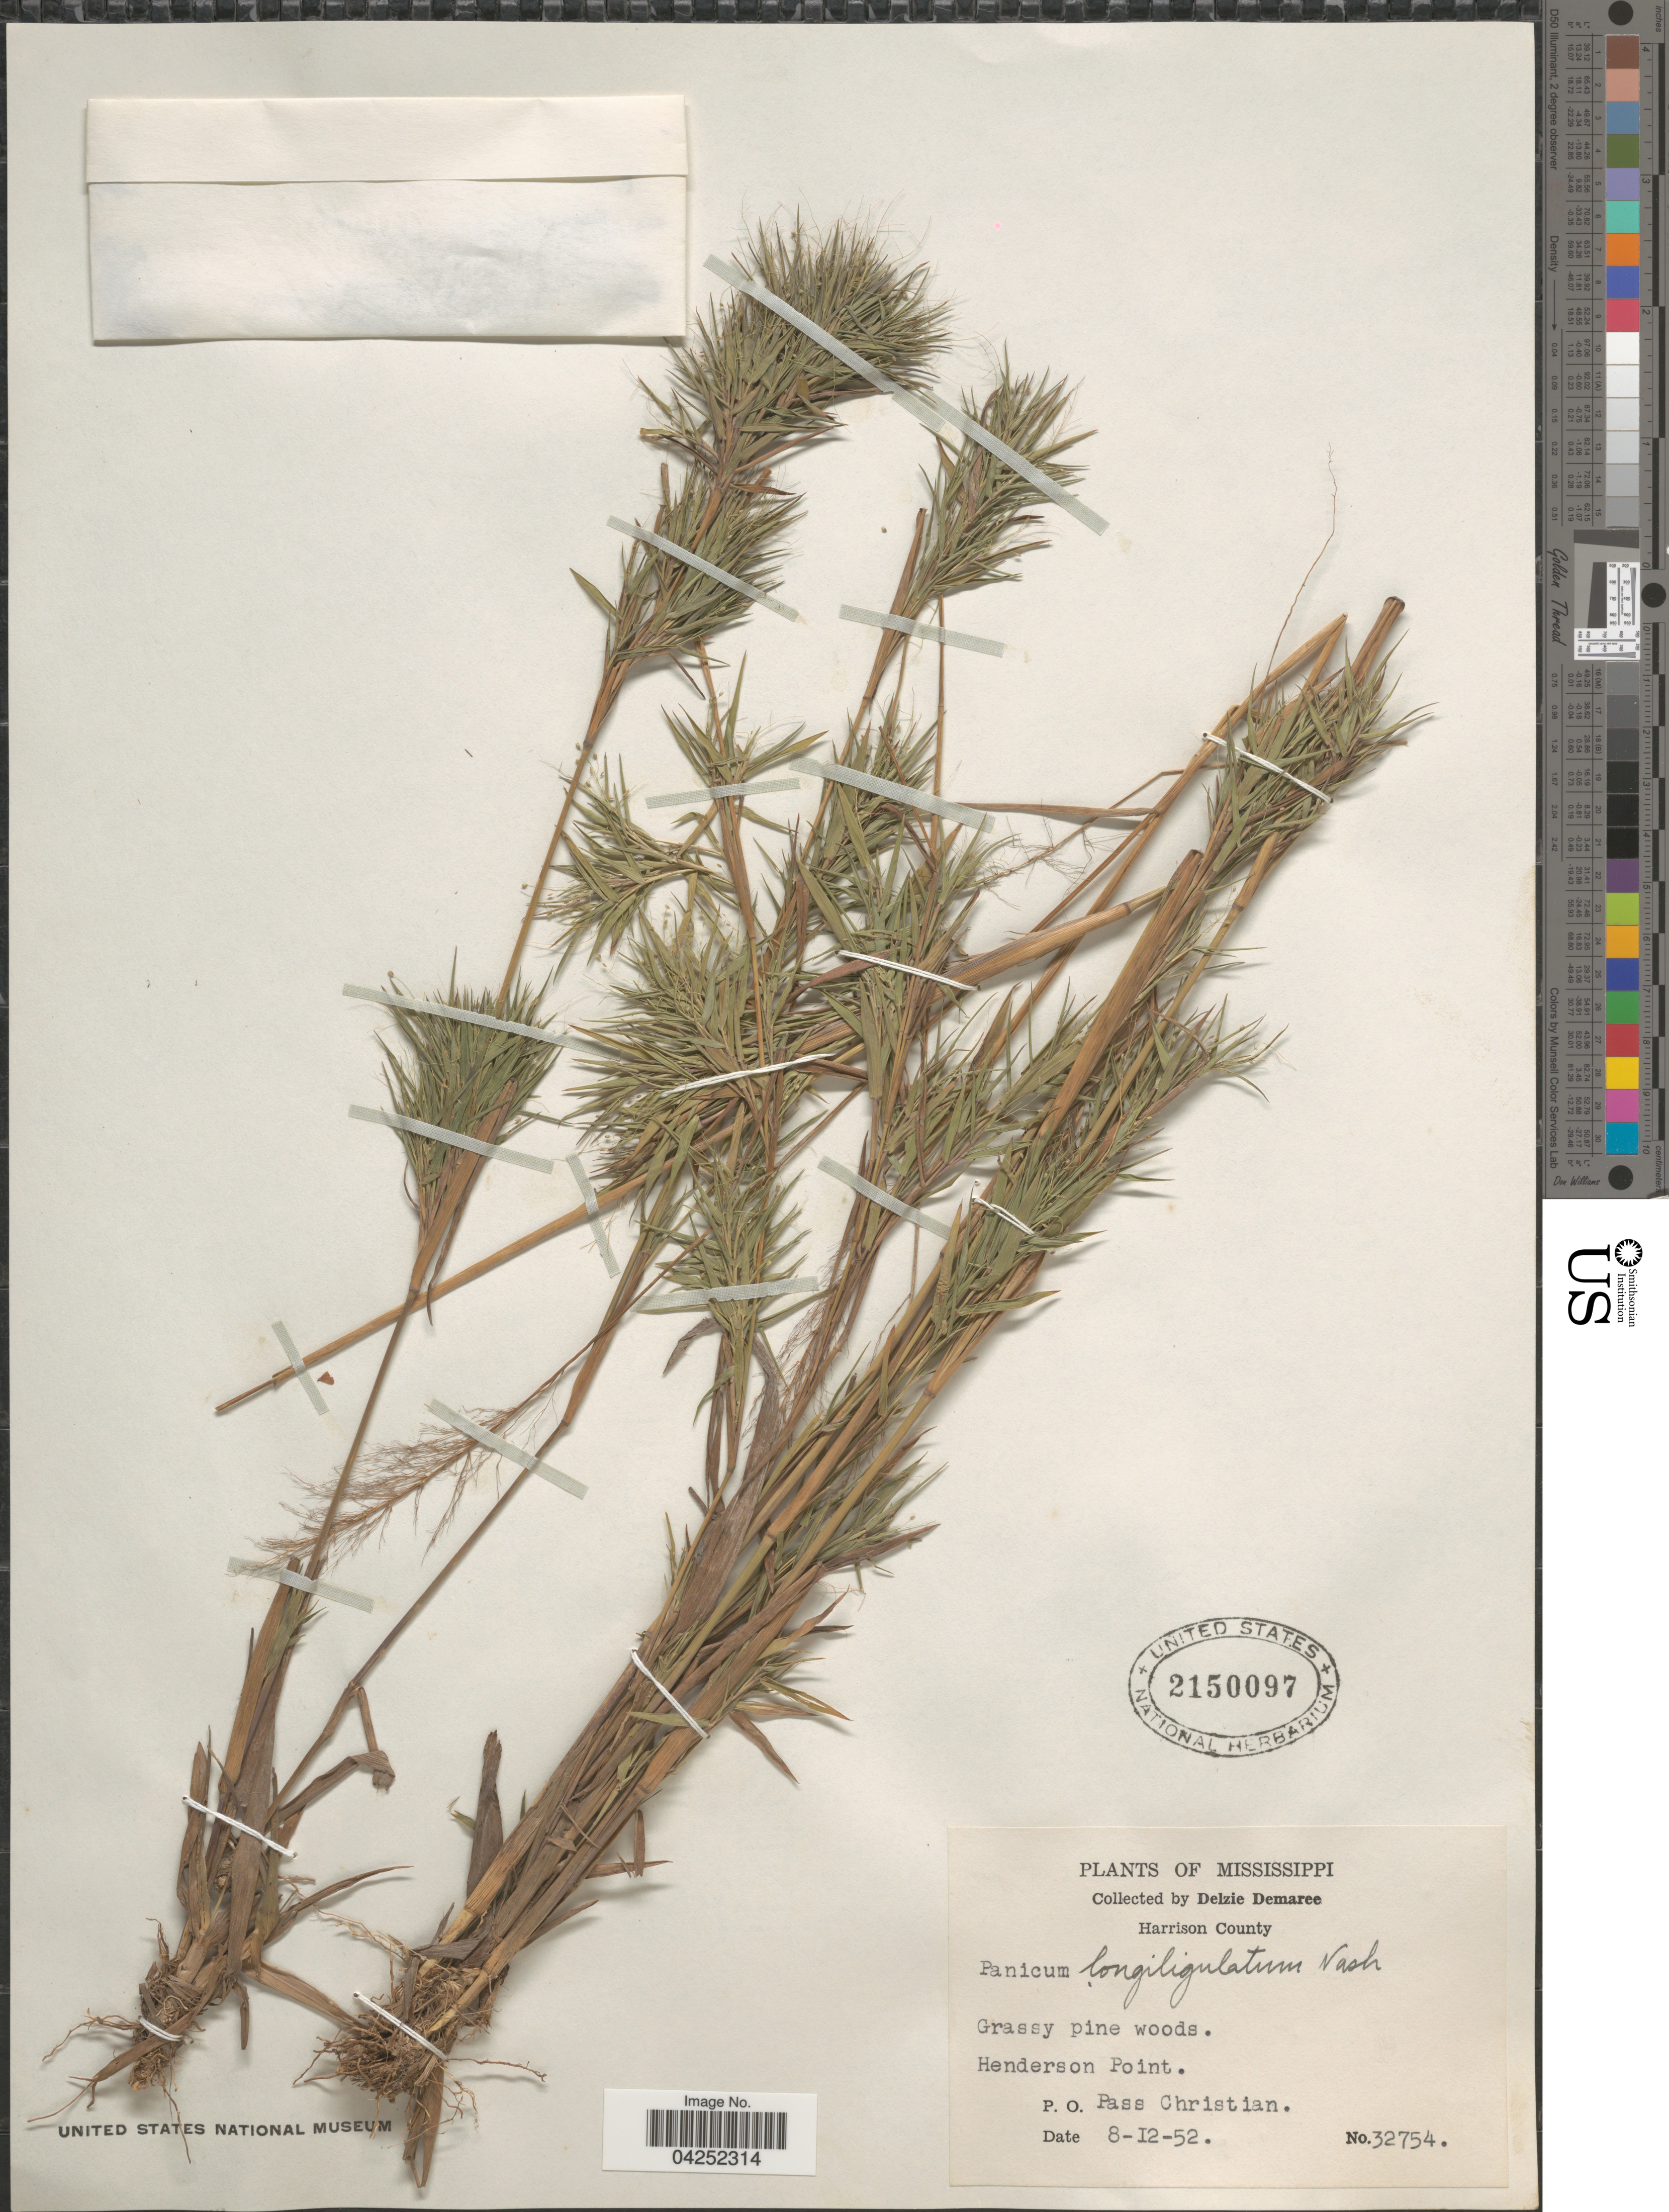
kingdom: Plantae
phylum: Tracheophyta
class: Liliopsida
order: Poales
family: Poaceae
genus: Dichanthelium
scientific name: Dichanthelium acuminatum var. longiligulatum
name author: (Nash) Gould & C.A. Clark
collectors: D. Demaree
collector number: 32754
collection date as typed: Transcribed d/m/y: 12/8/52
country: United States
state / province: Mississippi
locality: Harrison County. Grassy pine woods. Henderson Point. P.O. Pass Christian.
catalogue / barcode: US 2150097